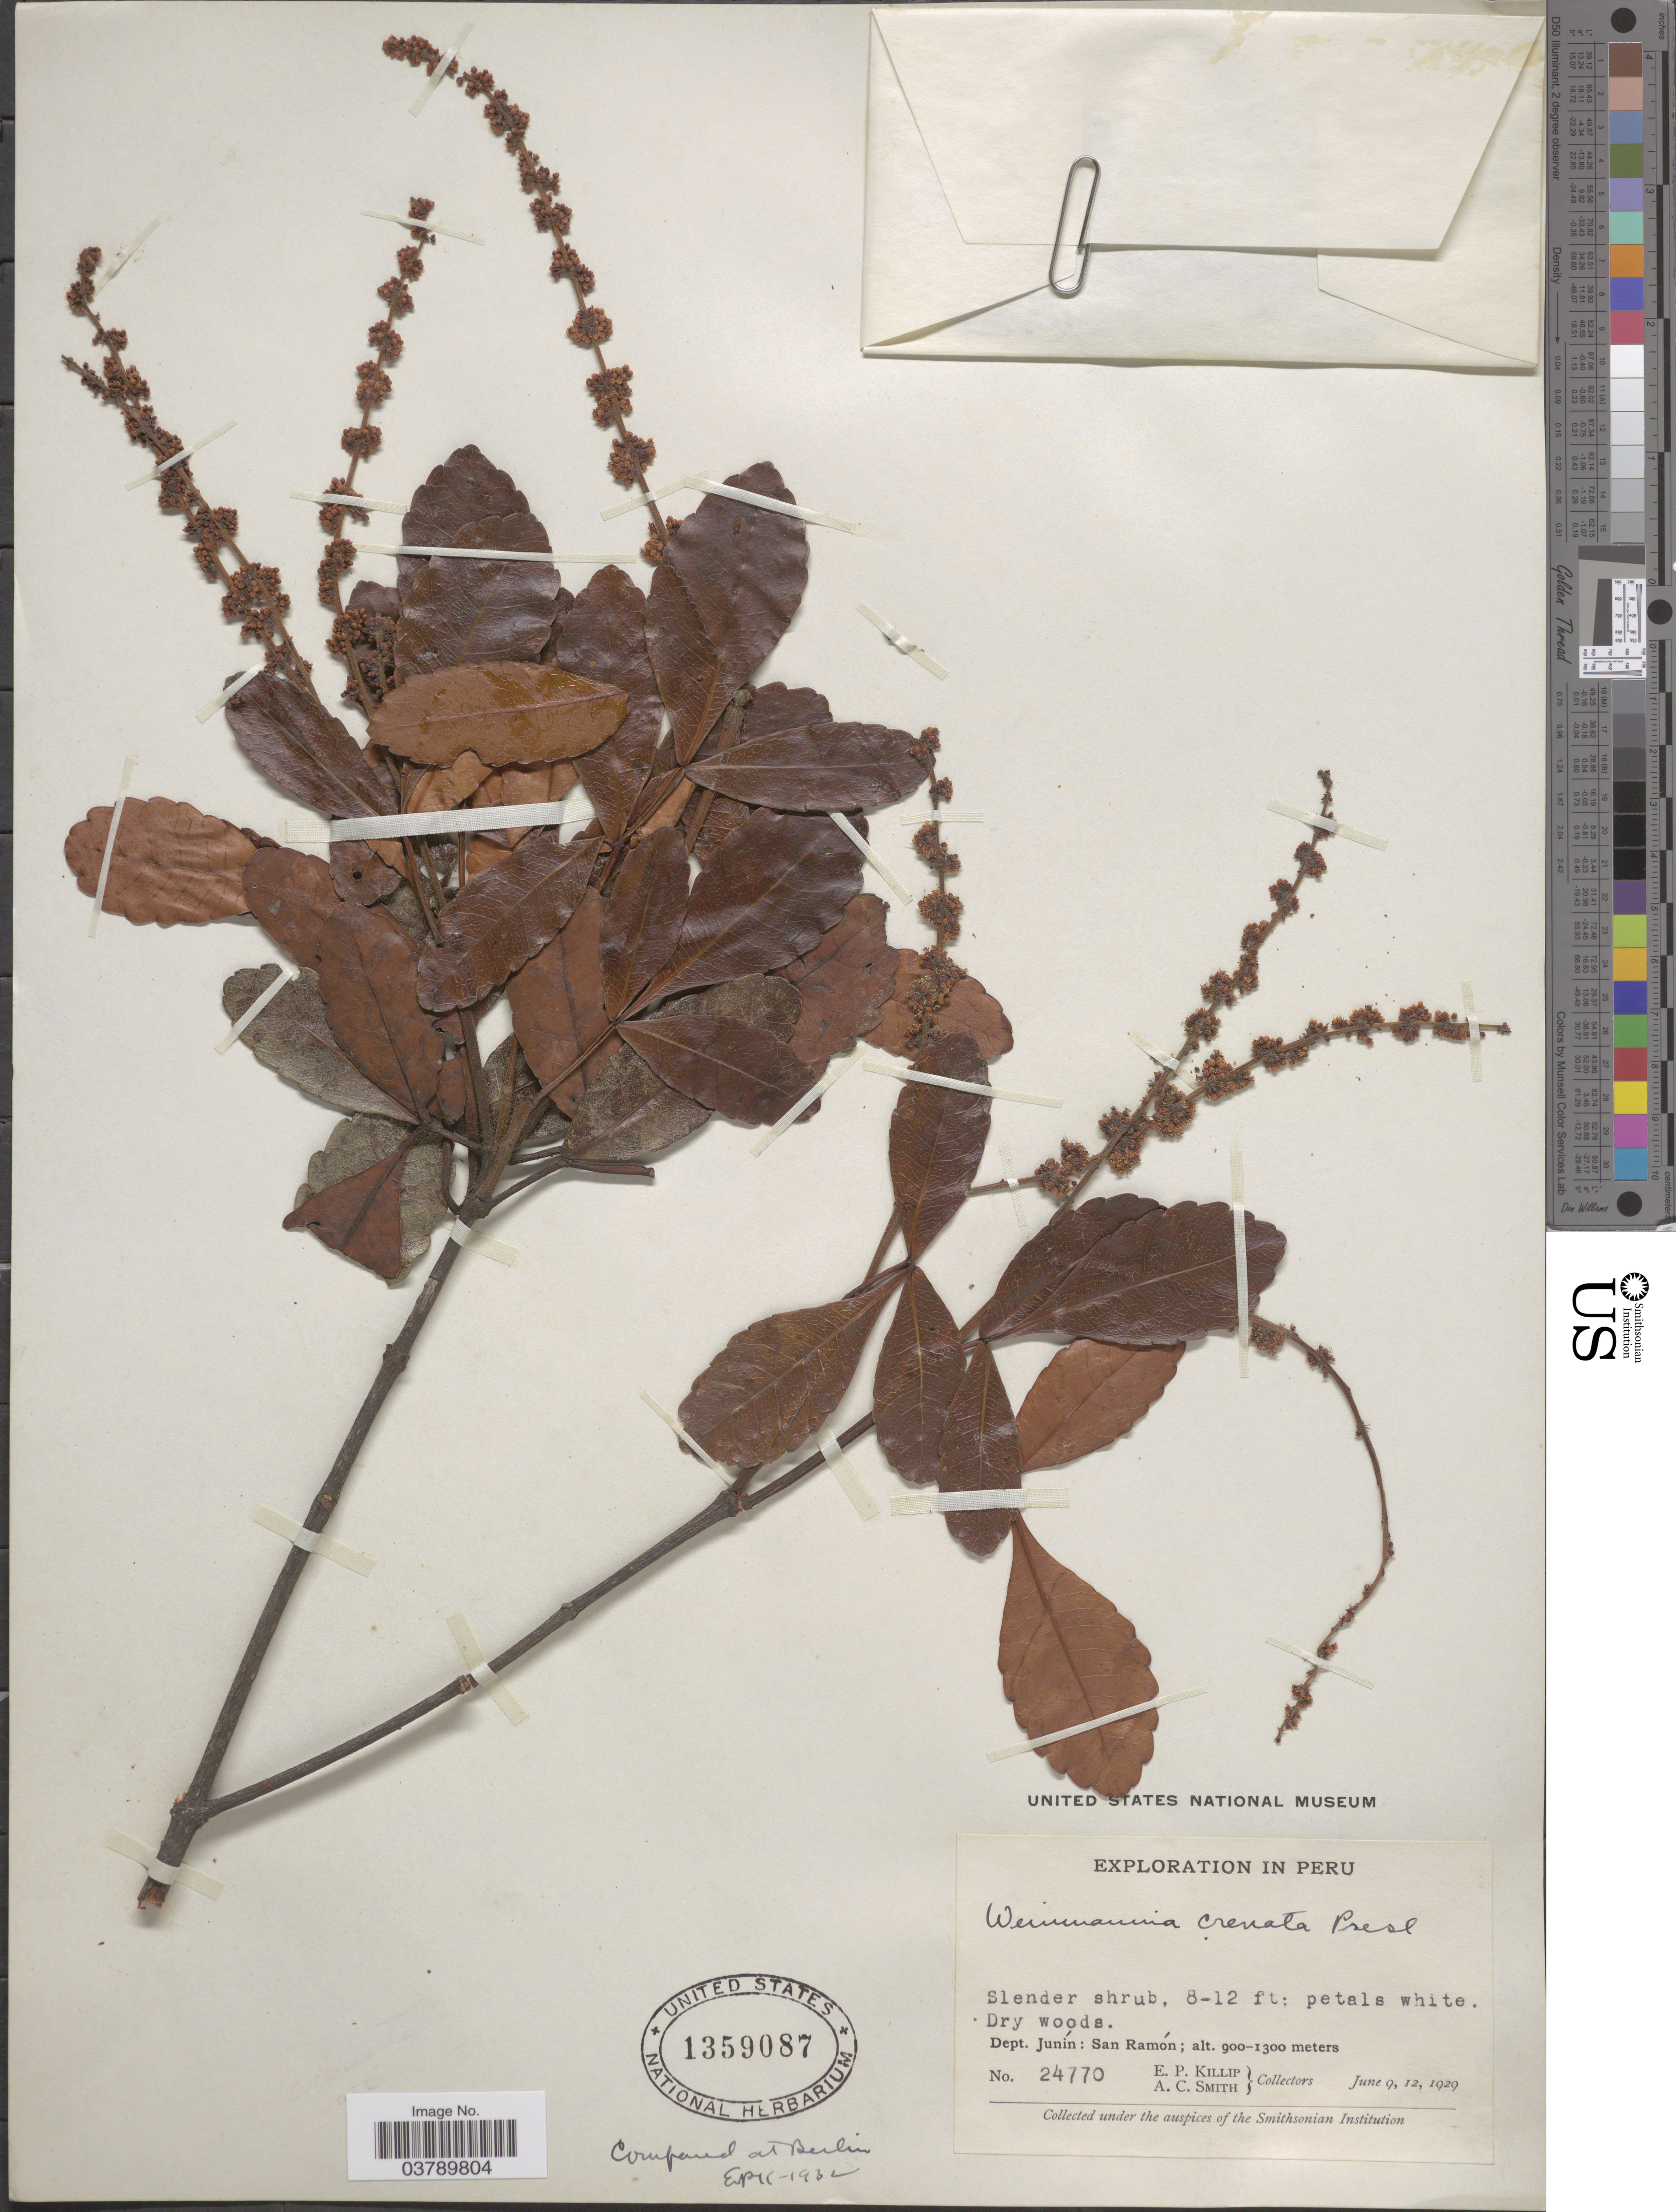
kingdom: Plantae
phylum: Tracheophyta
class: Magnoliopsida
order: Oxalidales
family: Cunoniaceae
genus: Weinmannia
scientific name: Weinmannia sorbifolia var. crenata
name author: Kunth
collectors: E. P. Killip & A. C. Smith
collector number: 24770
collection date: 1929-06-09/1929-06-12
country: Peru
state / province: Junín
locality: Dept. Junín: San Ramón.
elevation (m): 900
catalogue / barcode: US 1359087